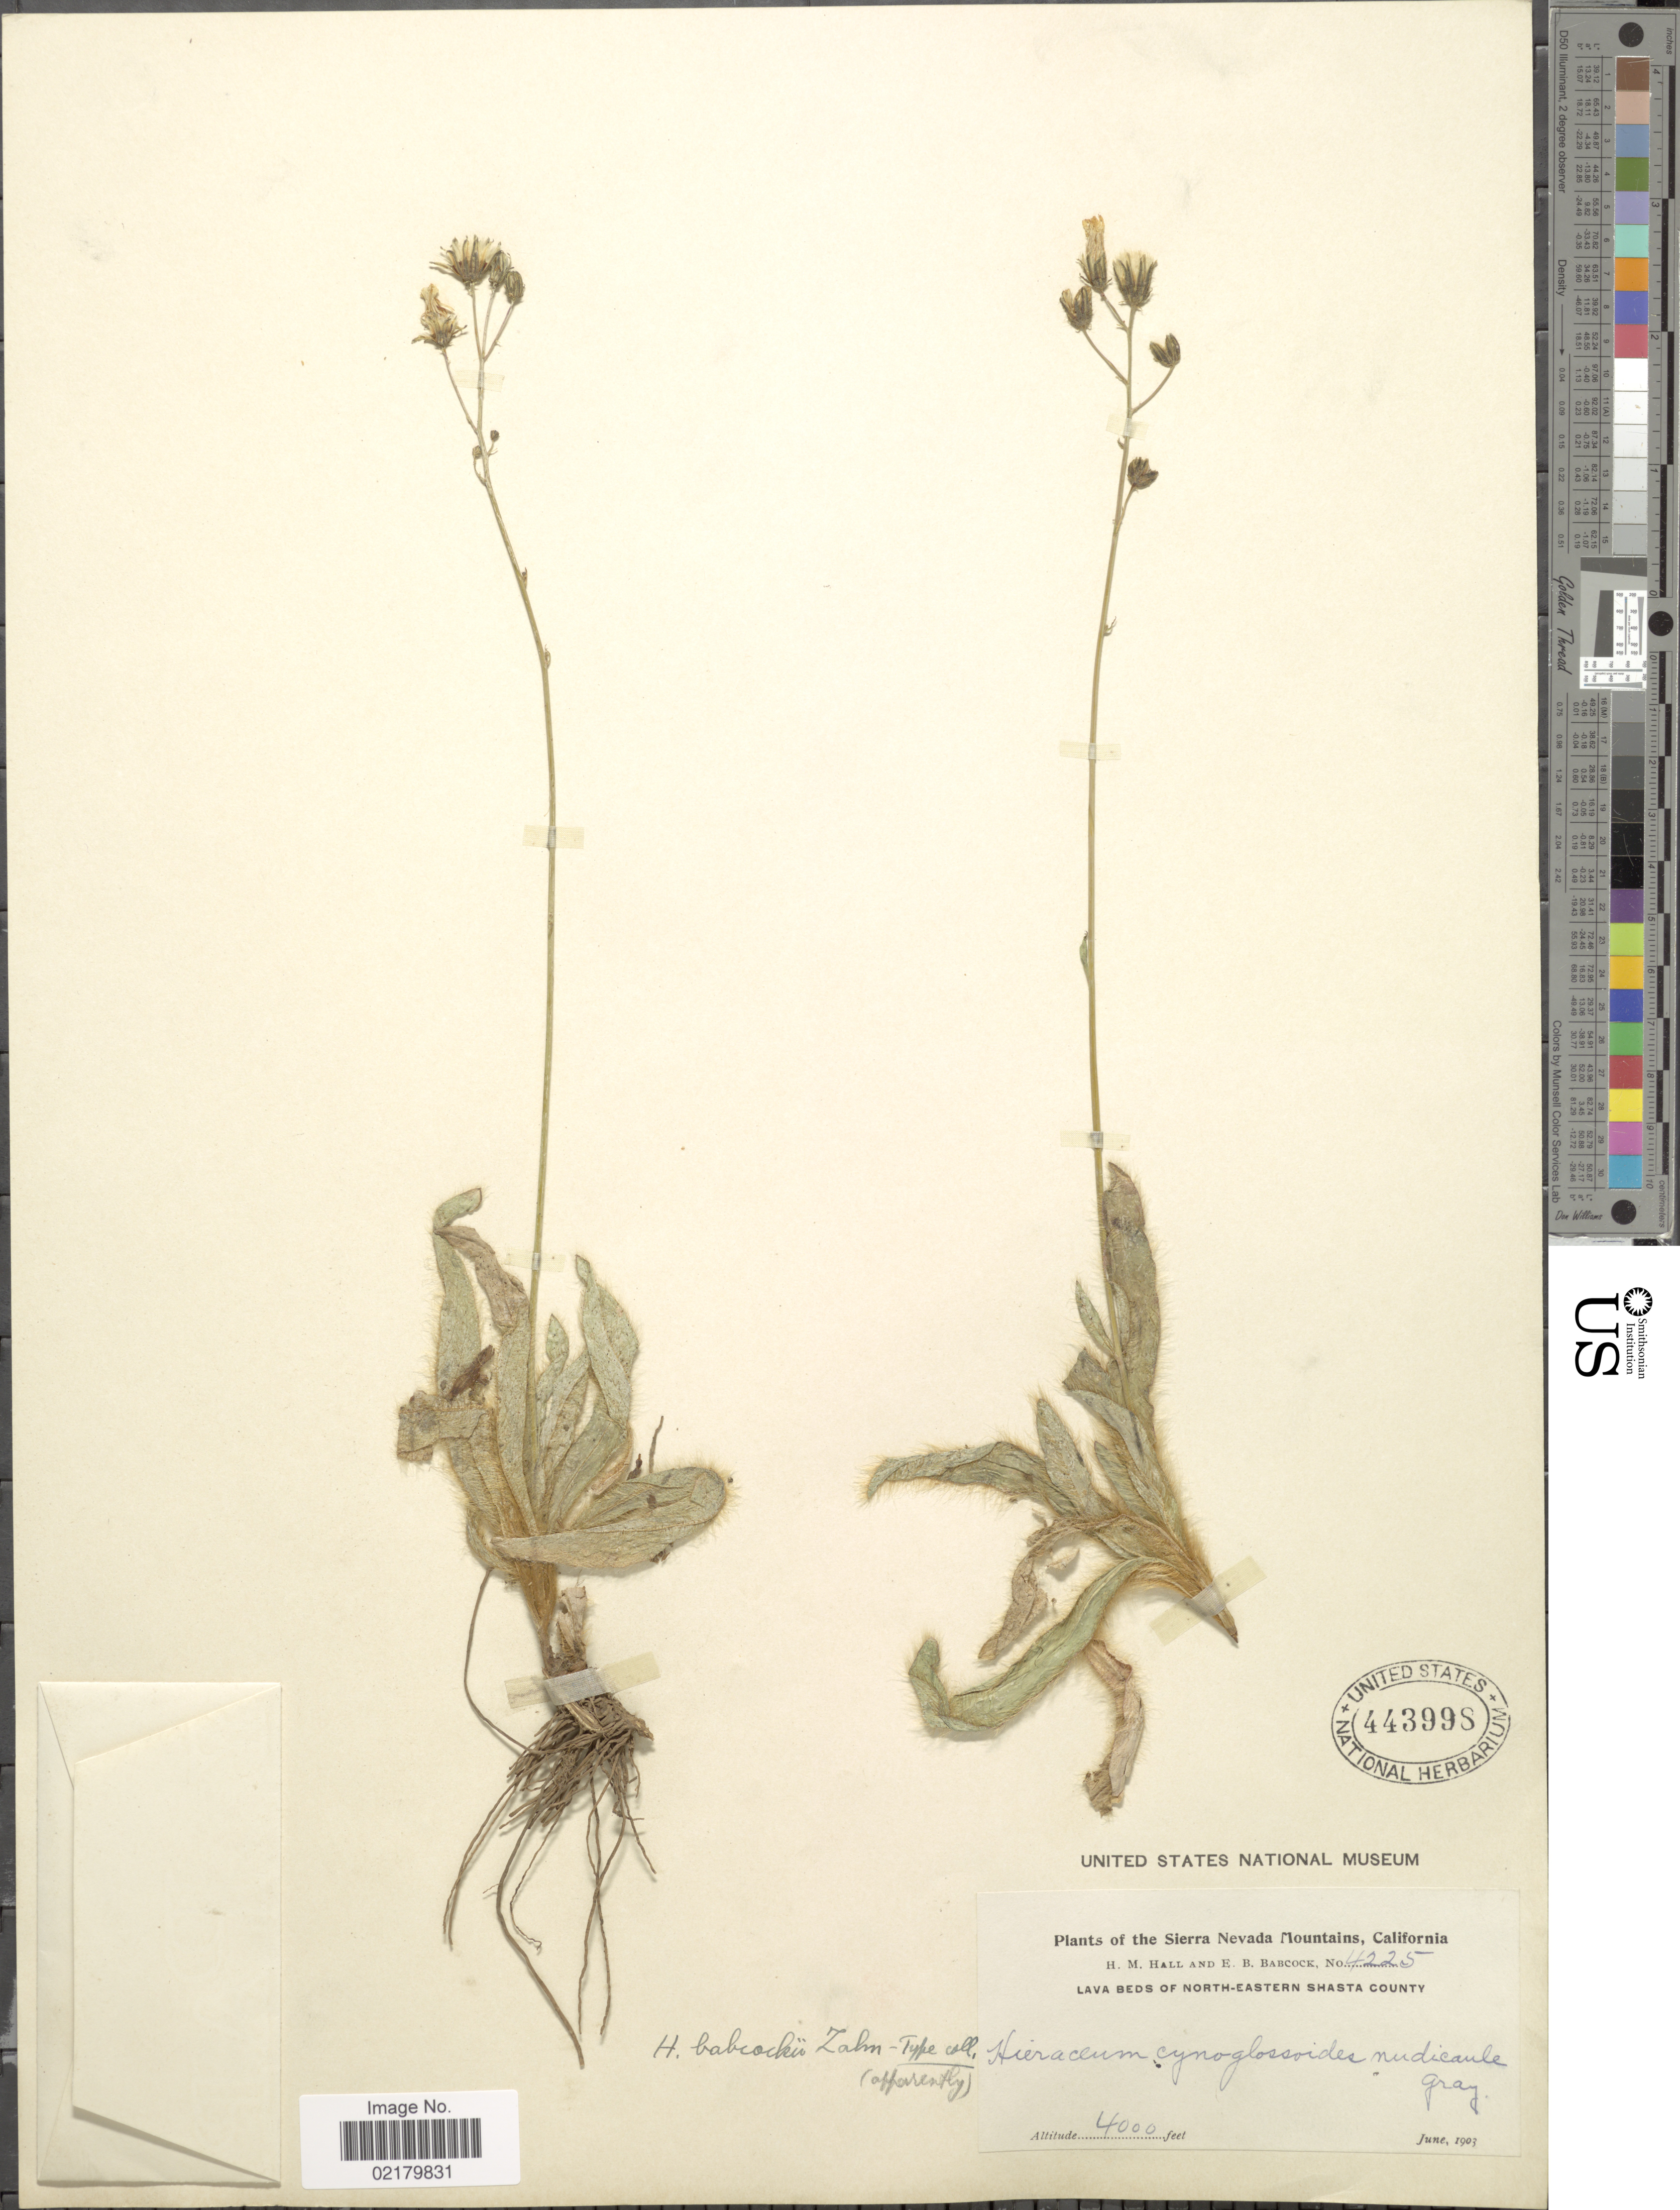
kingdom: Plantae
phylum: Tracheophyta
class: Magnoliopsida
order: Asterales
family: Asteraceae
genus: Hieracium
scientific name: Hieracium babcockii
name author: Zahn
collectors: H. M. Hall & E. B. Babcock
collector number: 4226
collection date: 1903-06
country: United States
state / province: California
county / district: Shasta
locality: The Sierra Nevada Mountains, Lava Beds of North-Eastern Shasta County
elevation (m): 1219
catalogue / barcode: US 443998